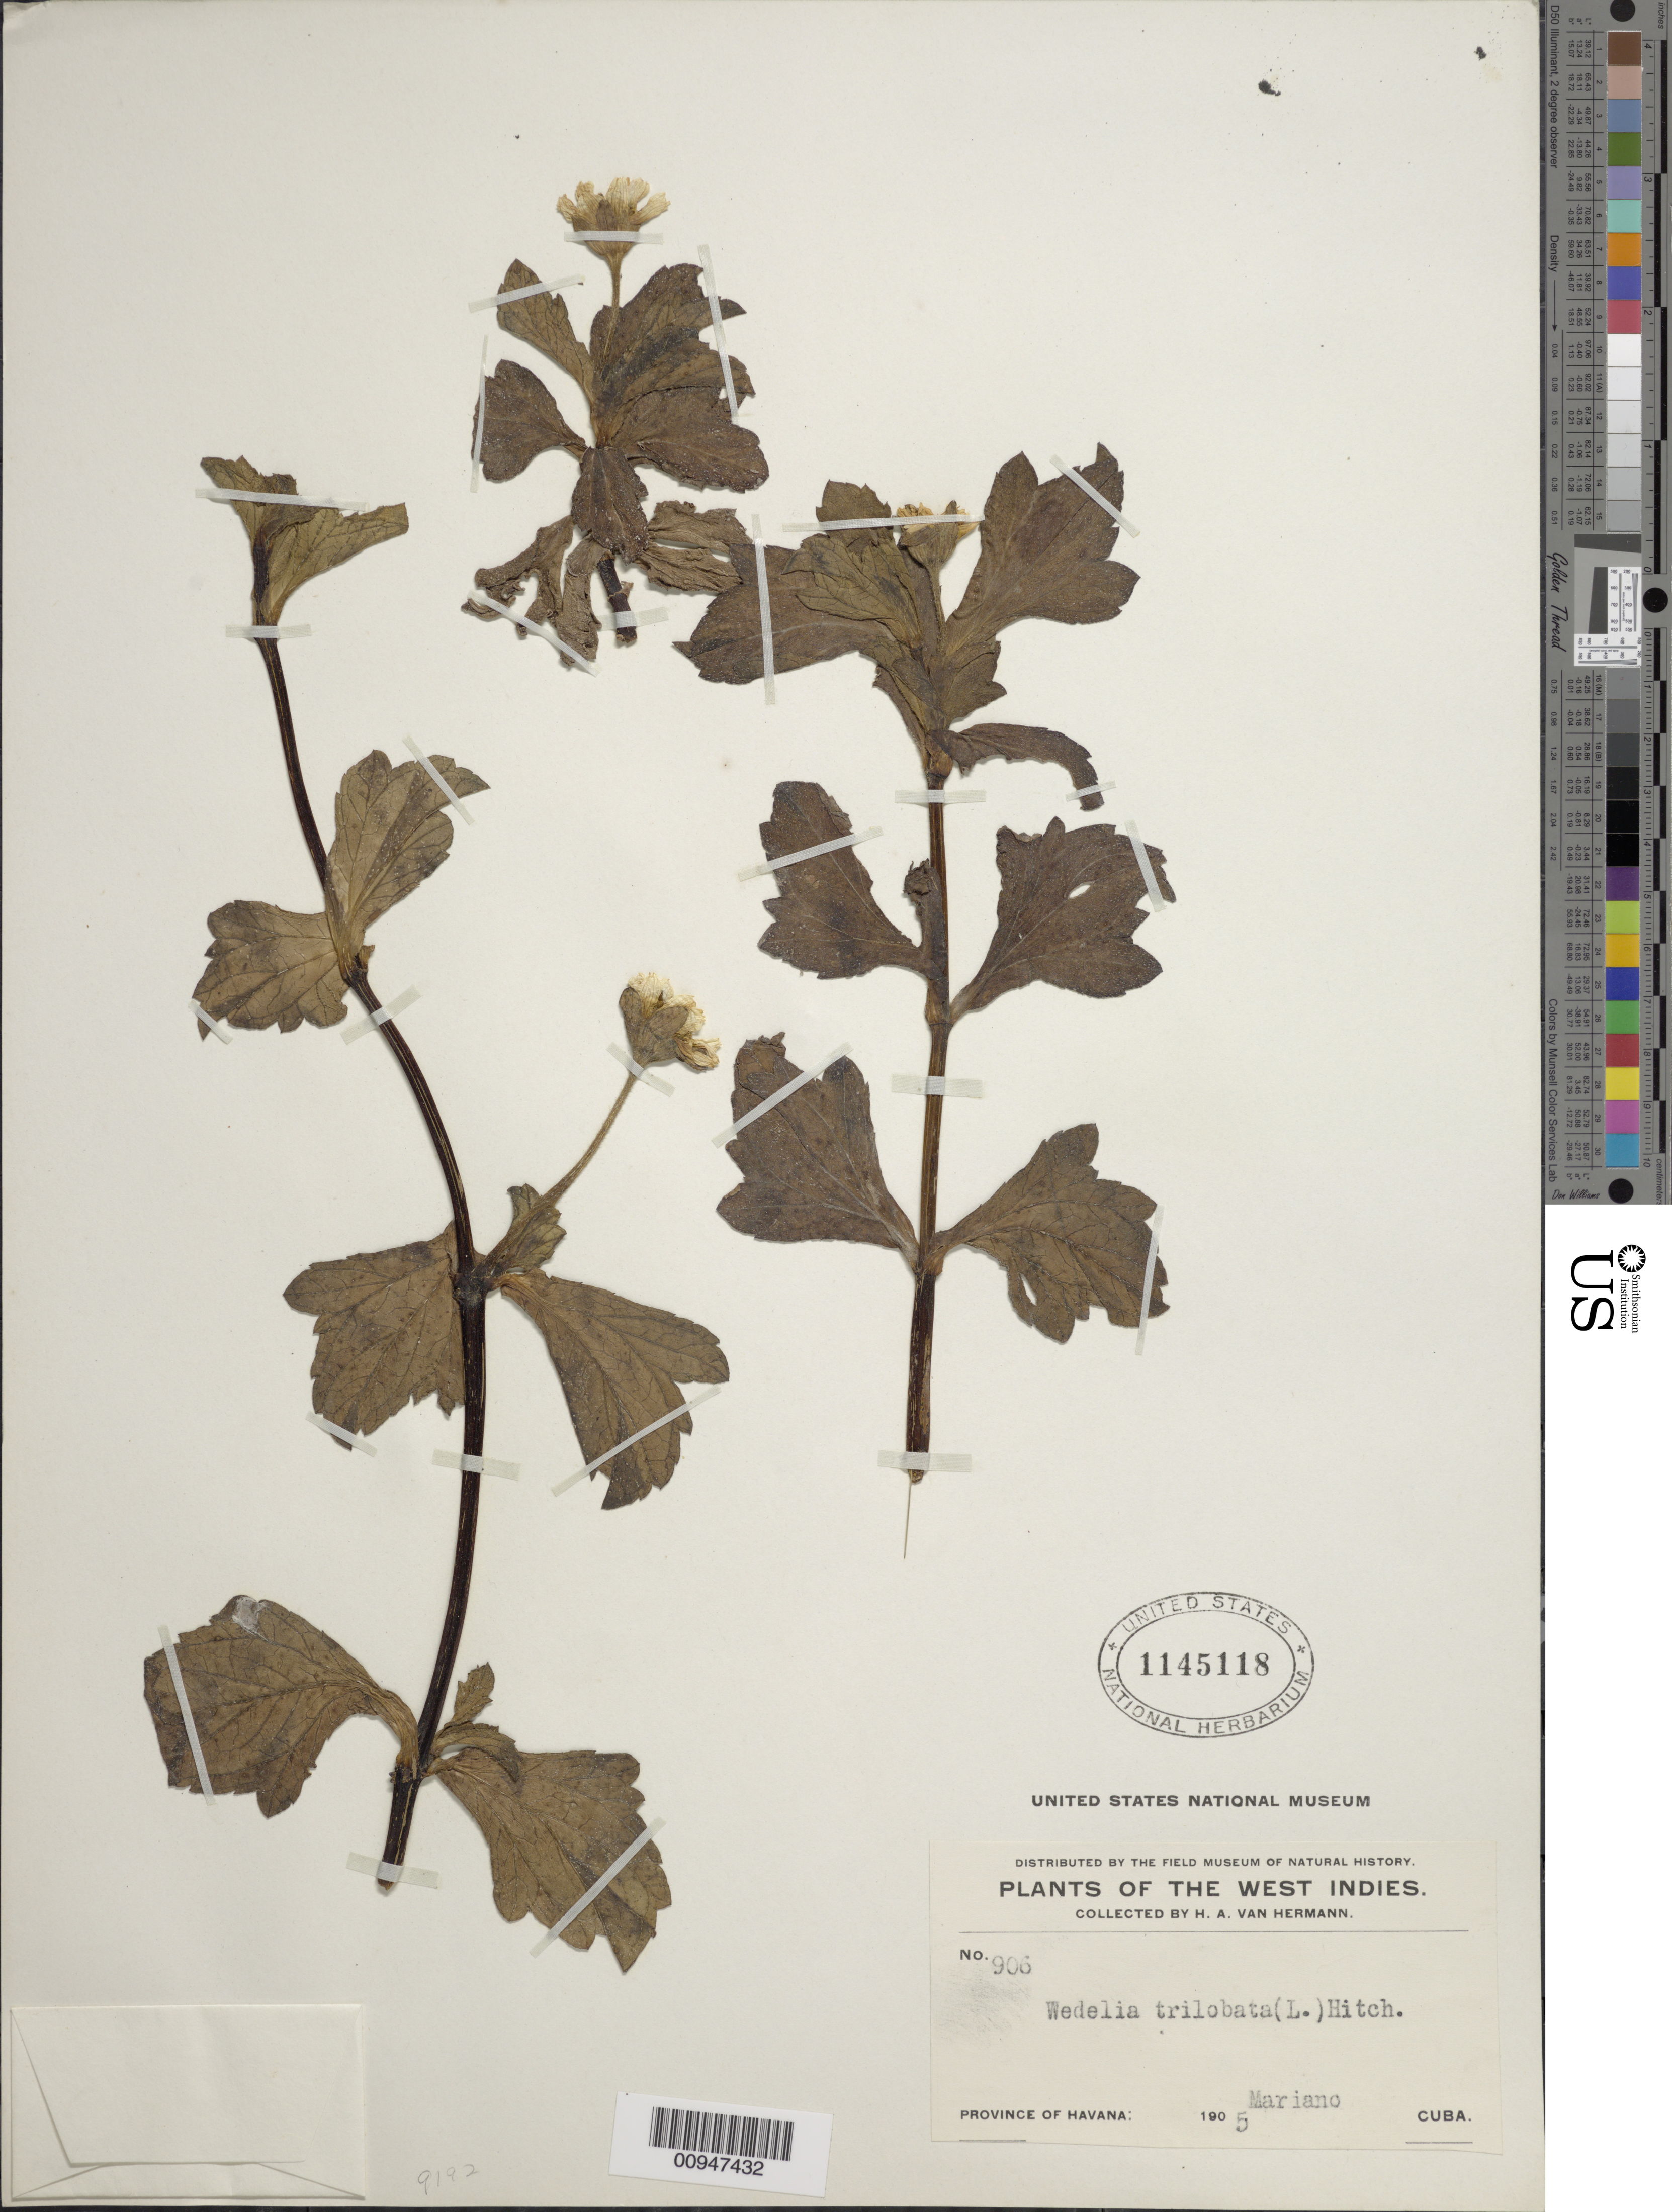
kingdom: Plantae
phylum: Tracheophyta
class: Magnoliopsida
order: Asterales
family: Asteraceae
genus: Sphagneticola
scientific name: Sphagneticola trilobata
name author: (L.) Pruski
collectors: H. A. Van Hermann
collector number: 906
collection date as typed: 1905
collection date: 1905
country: Cuba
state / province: La Habana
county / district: Municipio Playa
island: Cuba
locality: Marianao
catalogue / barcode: US 1145118